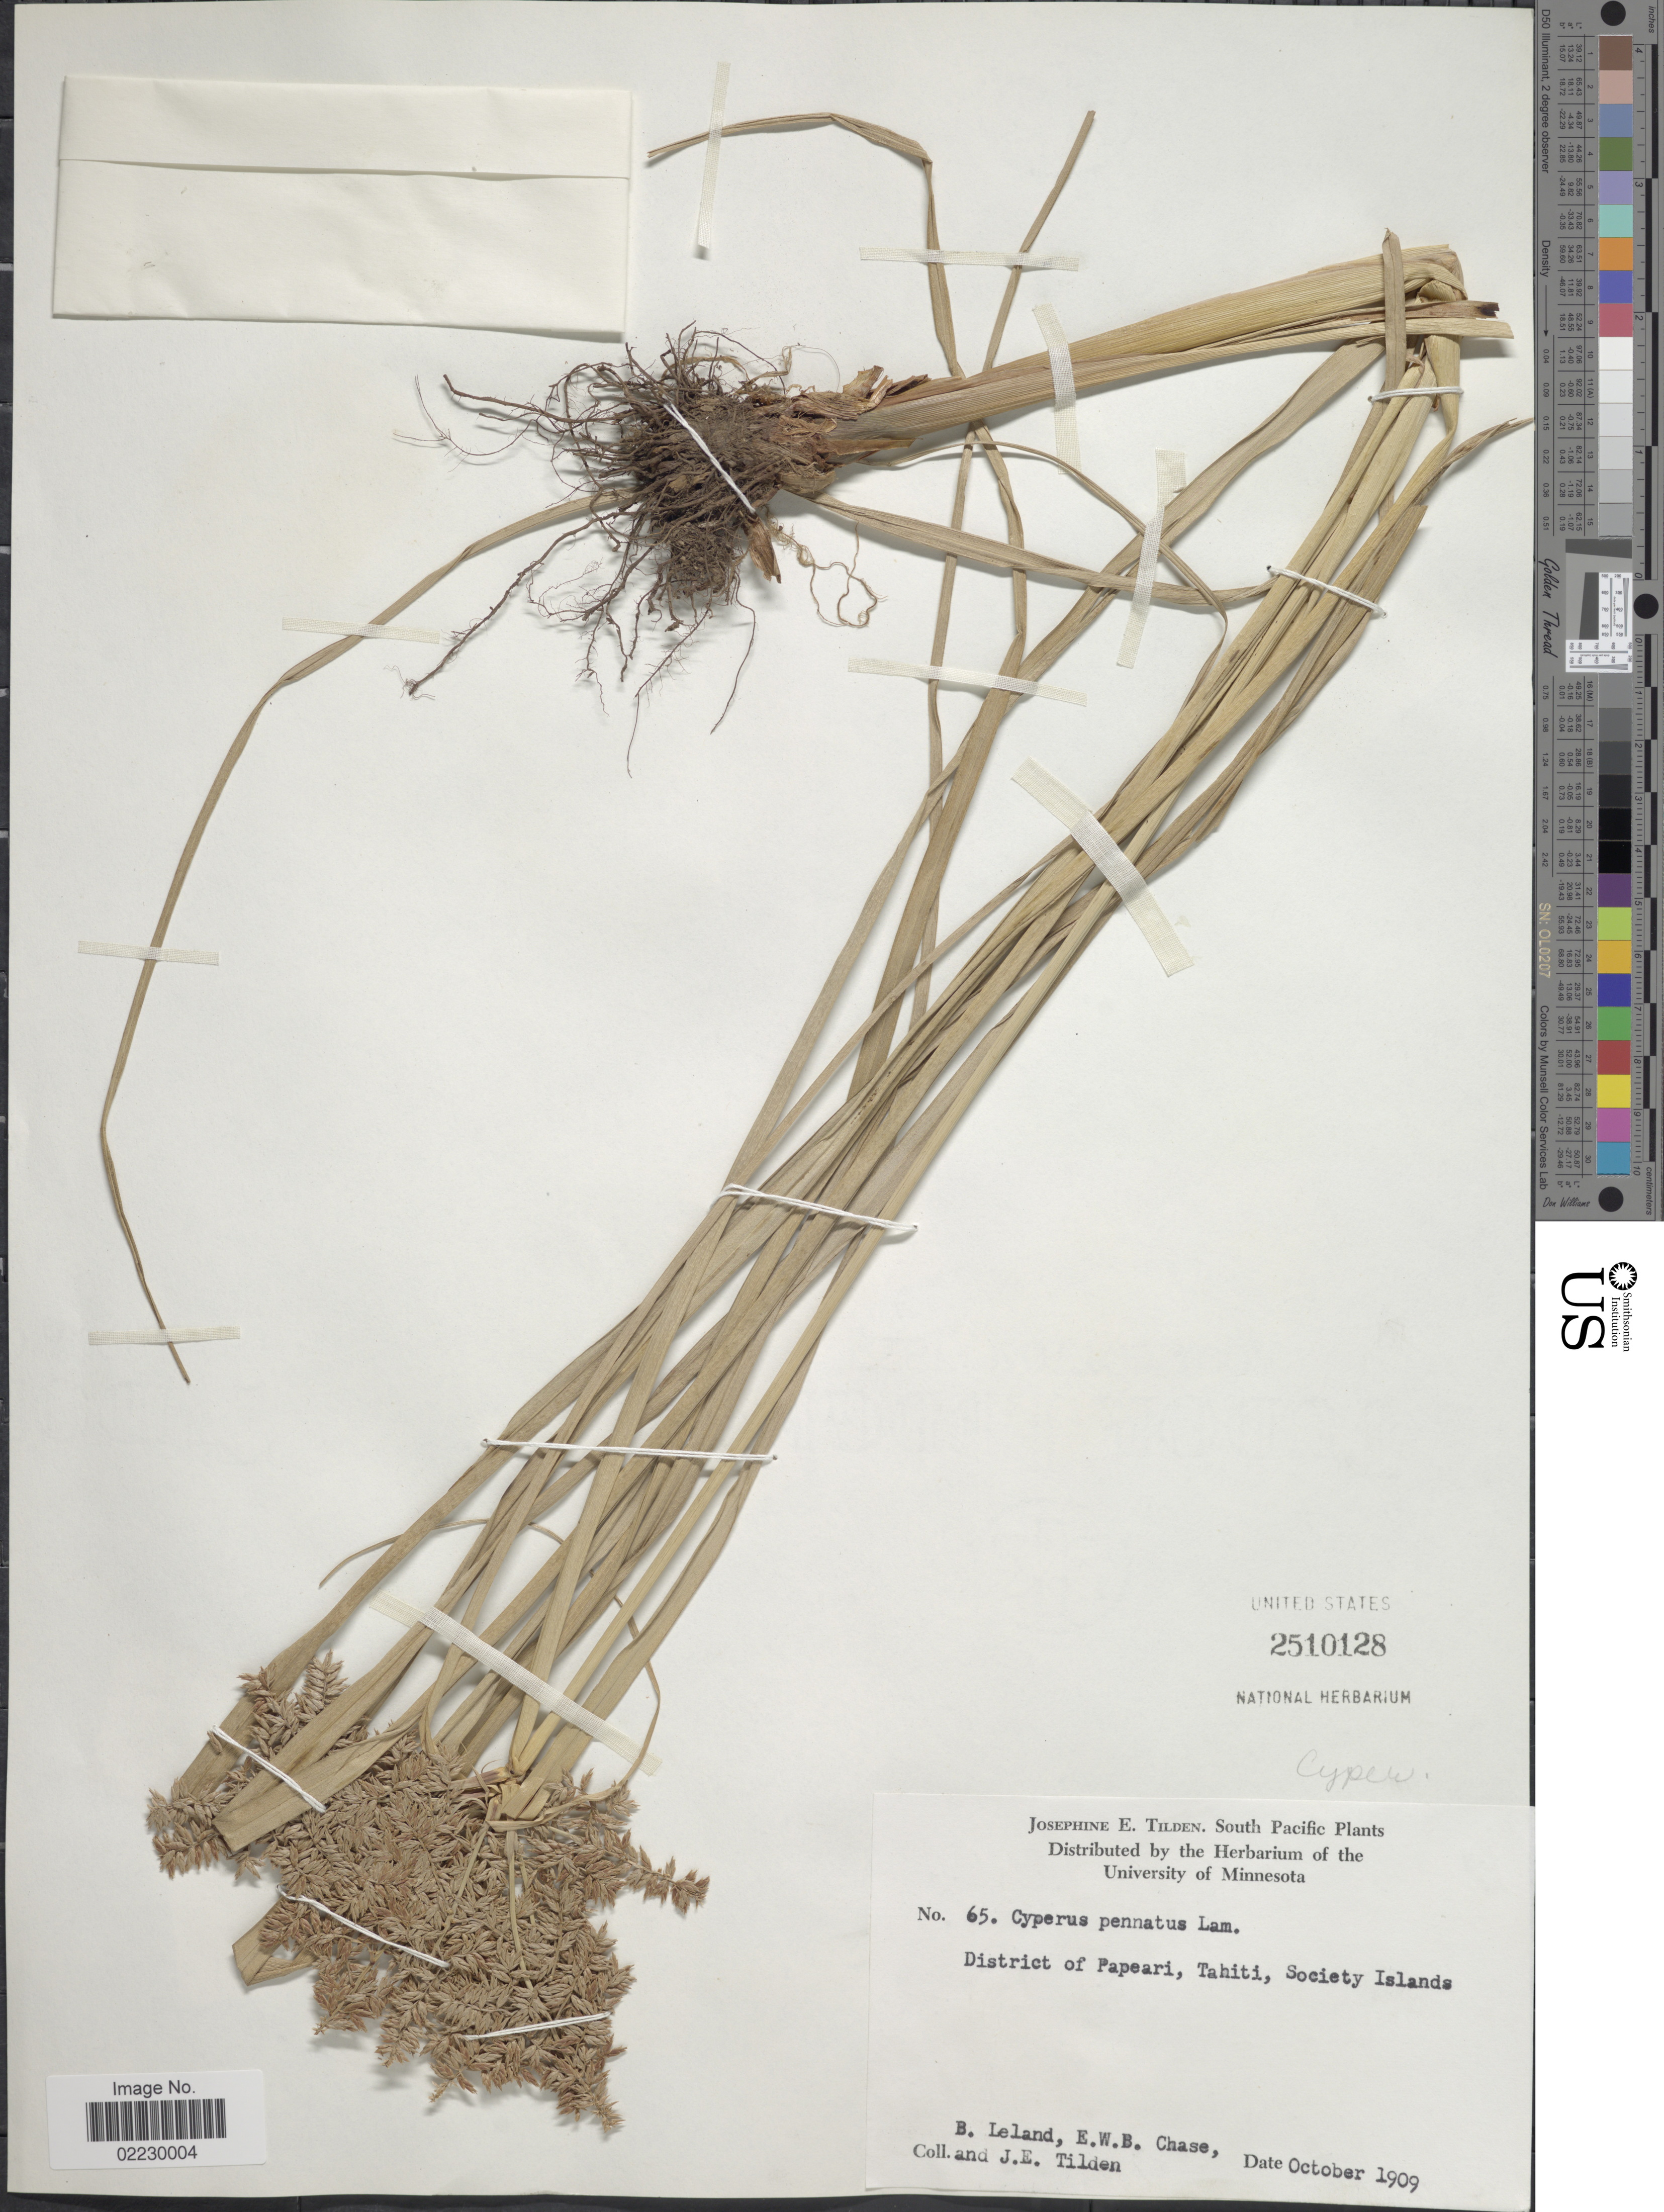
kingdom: Plantae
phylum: Tracheophyta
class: Liliopsida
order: Poales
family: Cyperaceae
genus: Cyperus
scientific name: Cyperus javanicus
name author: Houtt.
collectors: B. Leland, E. W. Chase & J. E. Tilden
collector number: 65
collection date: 1909-10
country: French Polynesia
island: Tahiti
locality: District of Papeari, Tahiti, Society Islands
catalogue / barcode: US 2510128